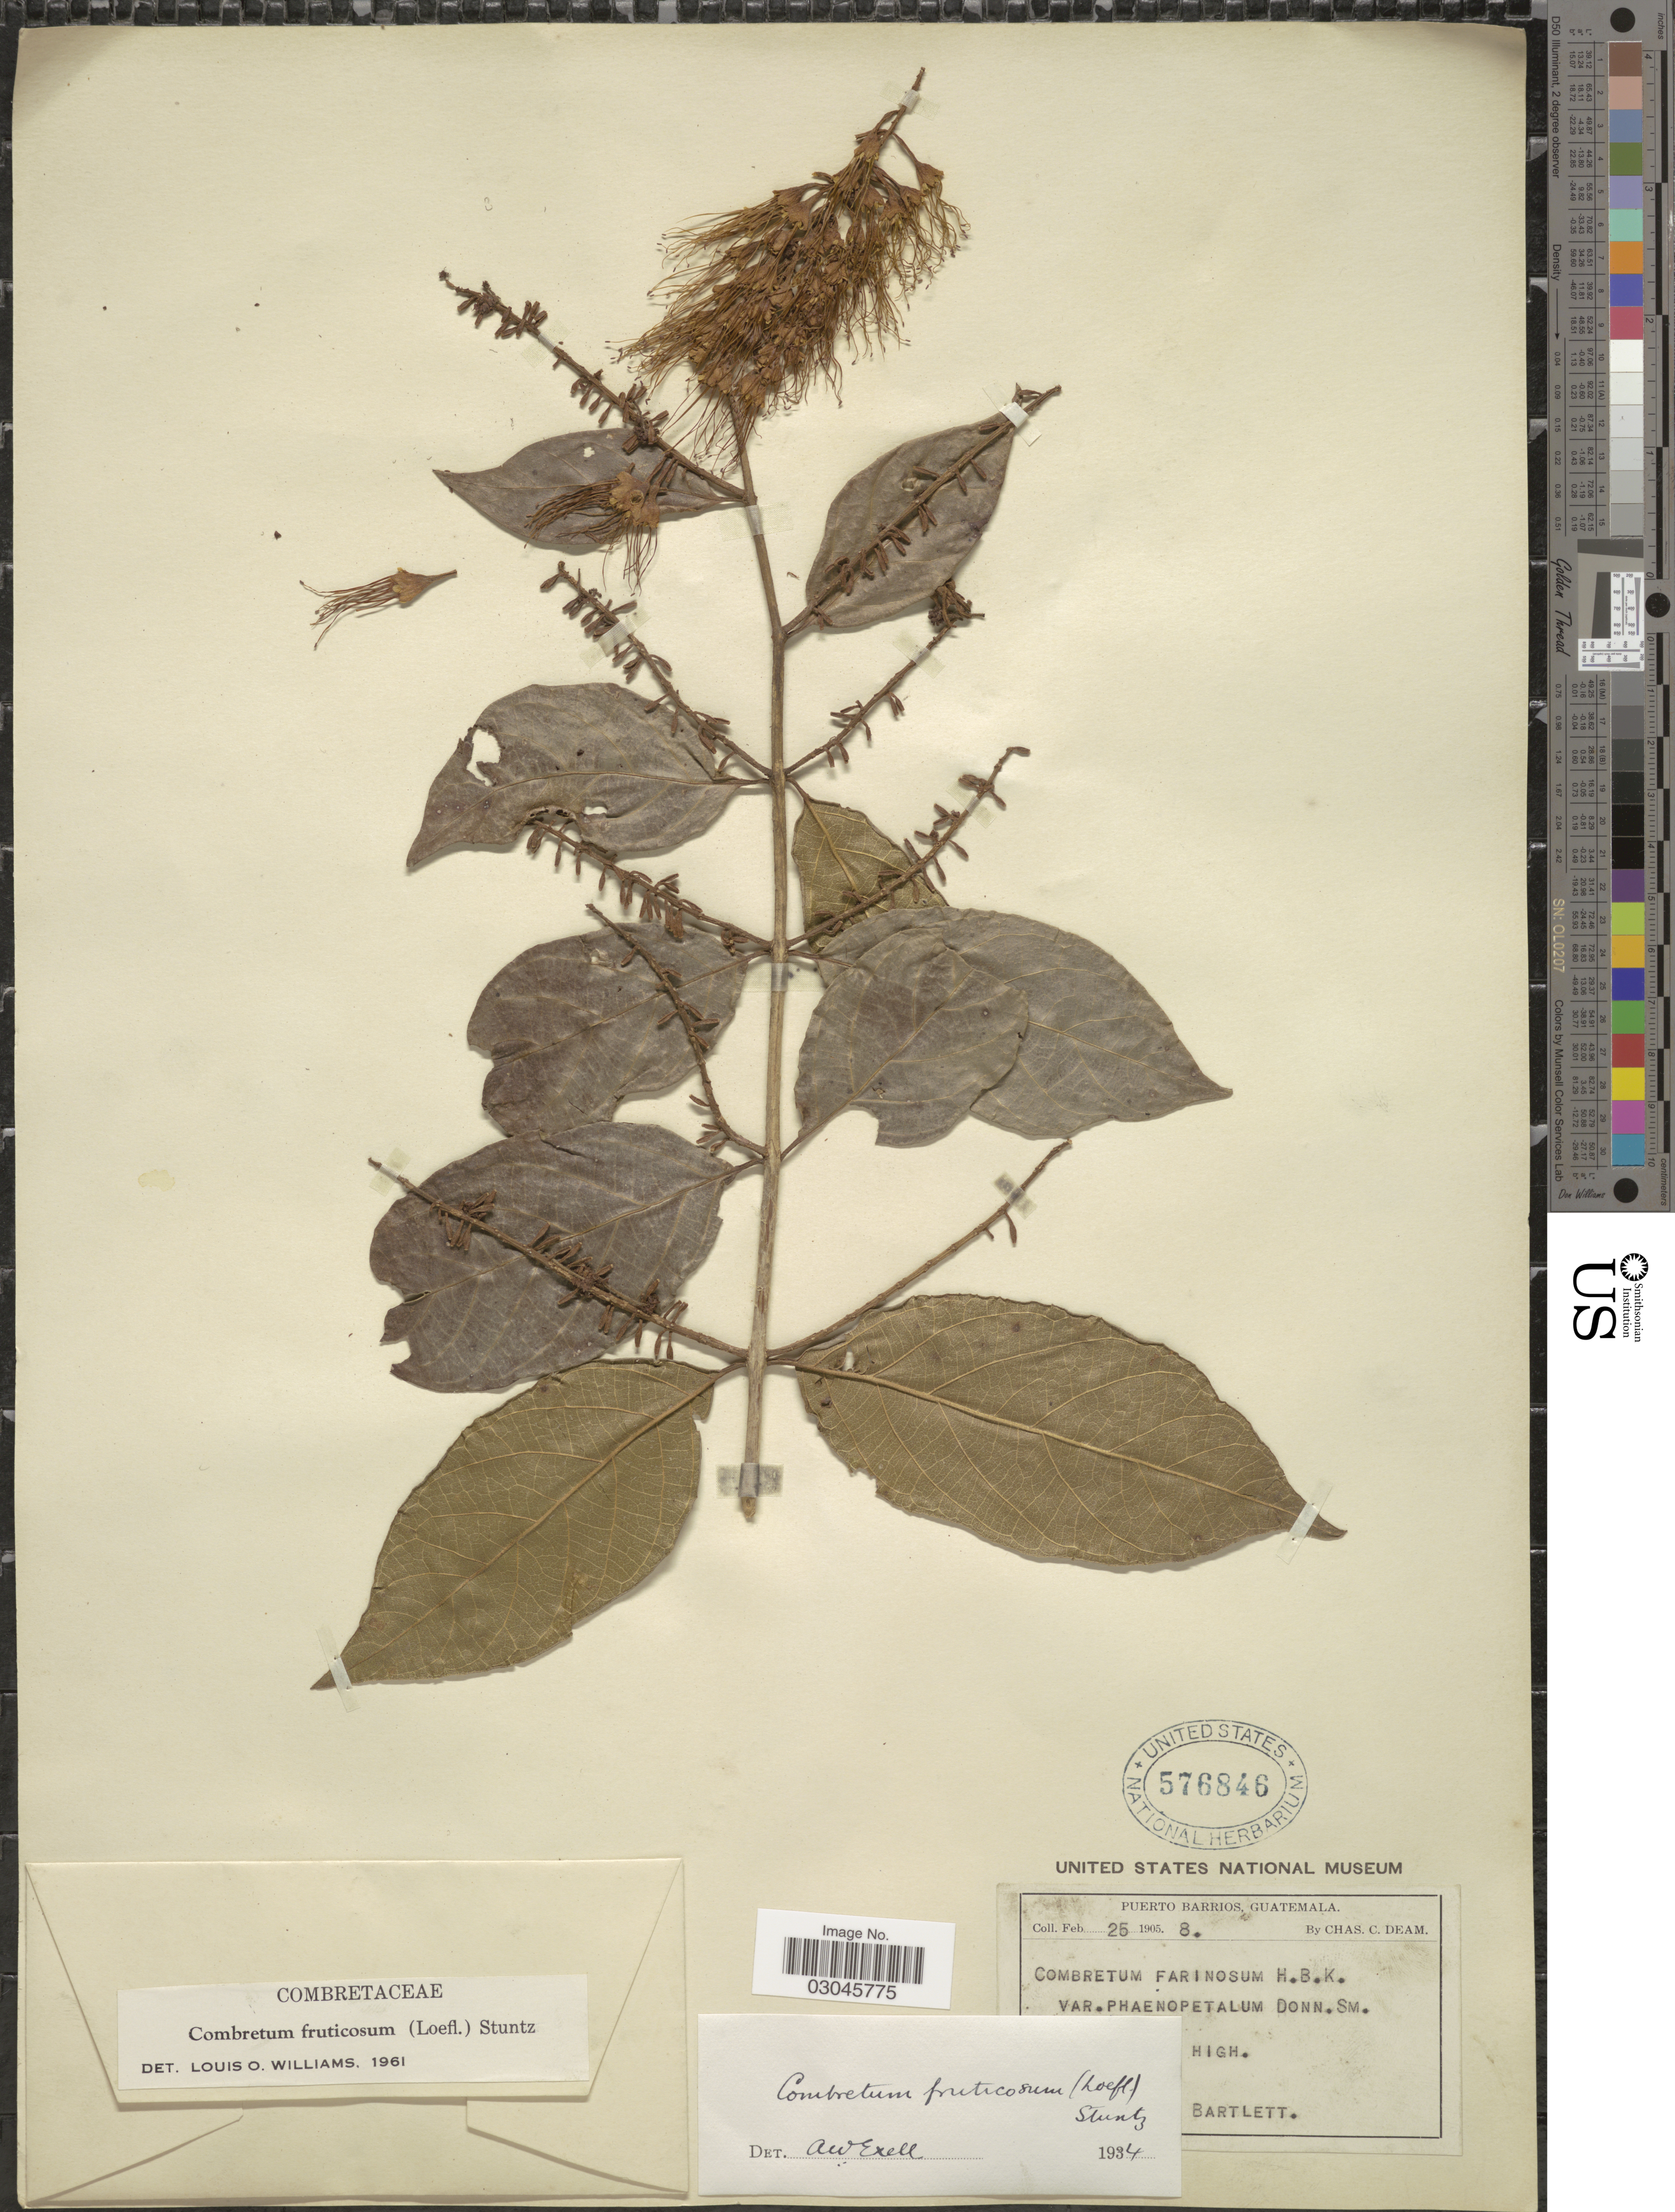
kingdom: Plantae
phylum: Tracheophyta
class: Magnoliopsida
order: Myrtales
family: Combretaceae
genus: Combretum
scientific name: Combretum fruticosum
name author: (Loefl.) Stuntz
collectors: C. C. Deam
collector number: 8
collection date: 1905-02-25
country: Guatemala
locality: Puerto Barrios.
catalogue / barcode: US 576846